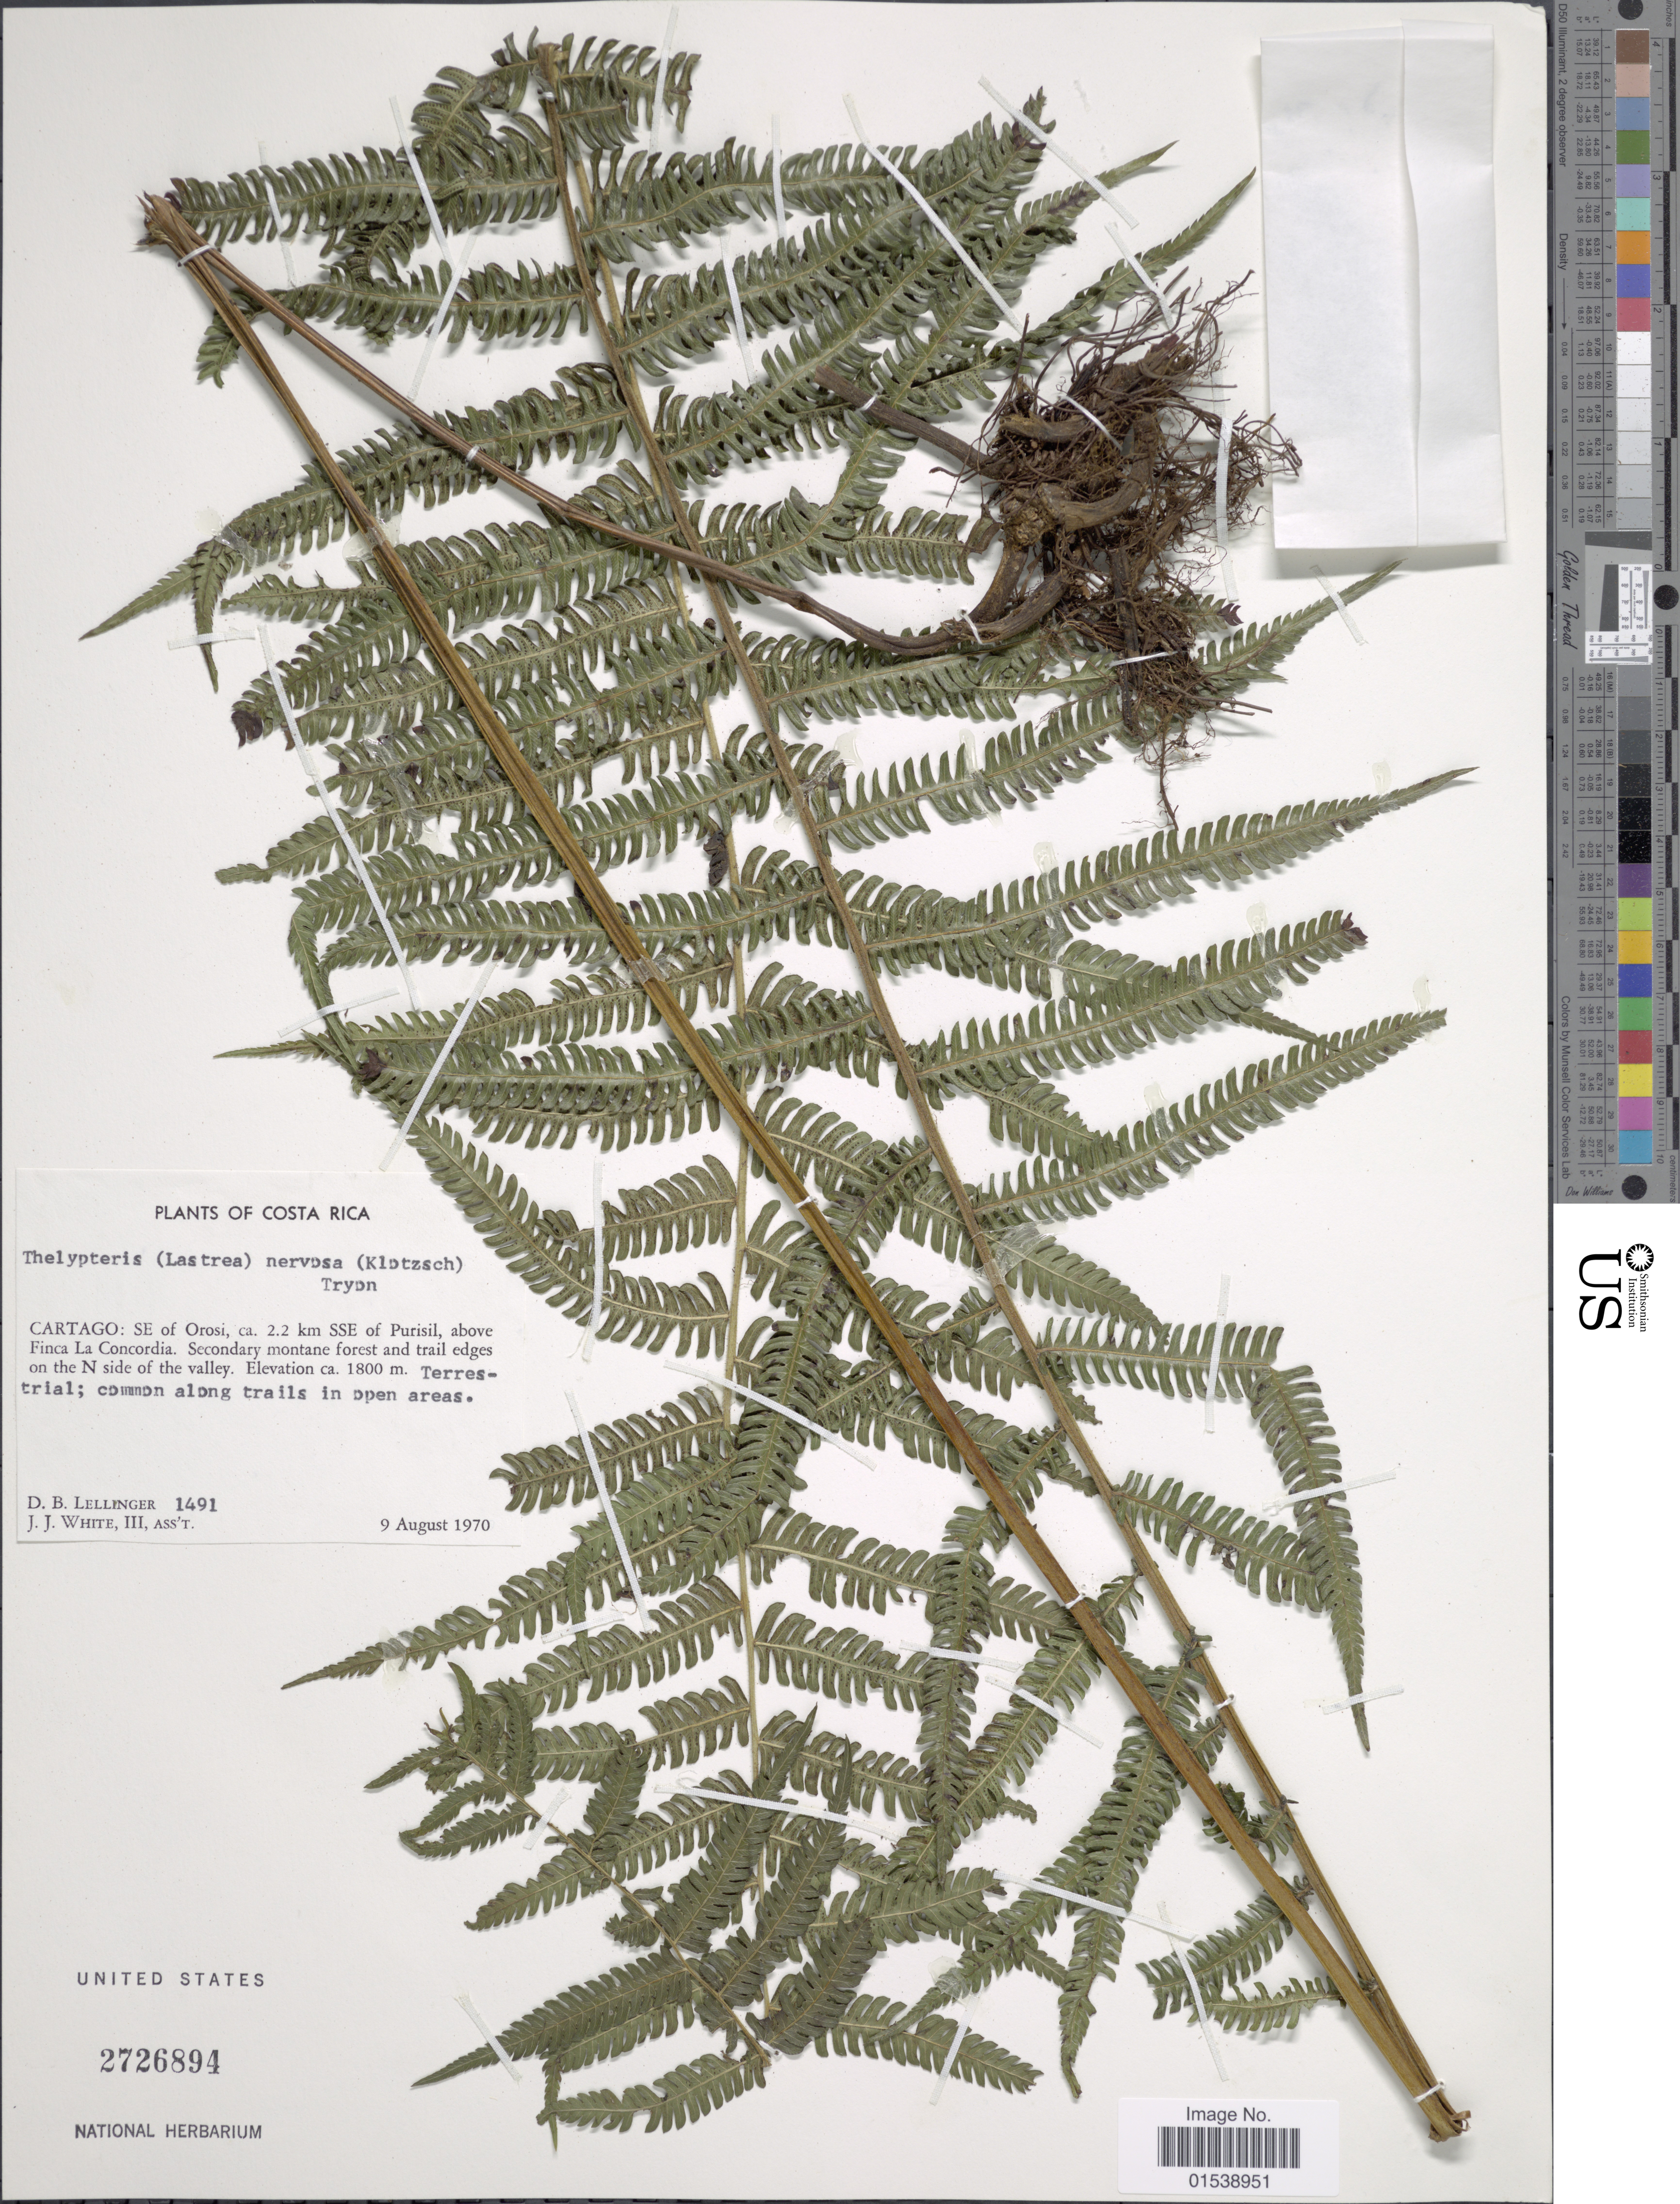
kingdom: Plantae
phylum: Tracheophyta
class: Polypodiopsida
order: Polypodiales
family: Thelypteridaceae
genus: Amauropelta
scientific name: Amauropelta rudis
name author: (Kunze) Pic. Serm.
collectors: D. B. Lellinger & J. J. White III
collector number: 1491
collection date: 1970-08-09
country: Costa Rica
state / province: Cartago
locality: Cartago: SE of Orosi, ca. 2.2 km SSE of Purisil, above Finca La Concordia, secondary montane forest and trail edges on the N side of the valley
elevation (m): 1800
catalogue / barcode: US 2726894